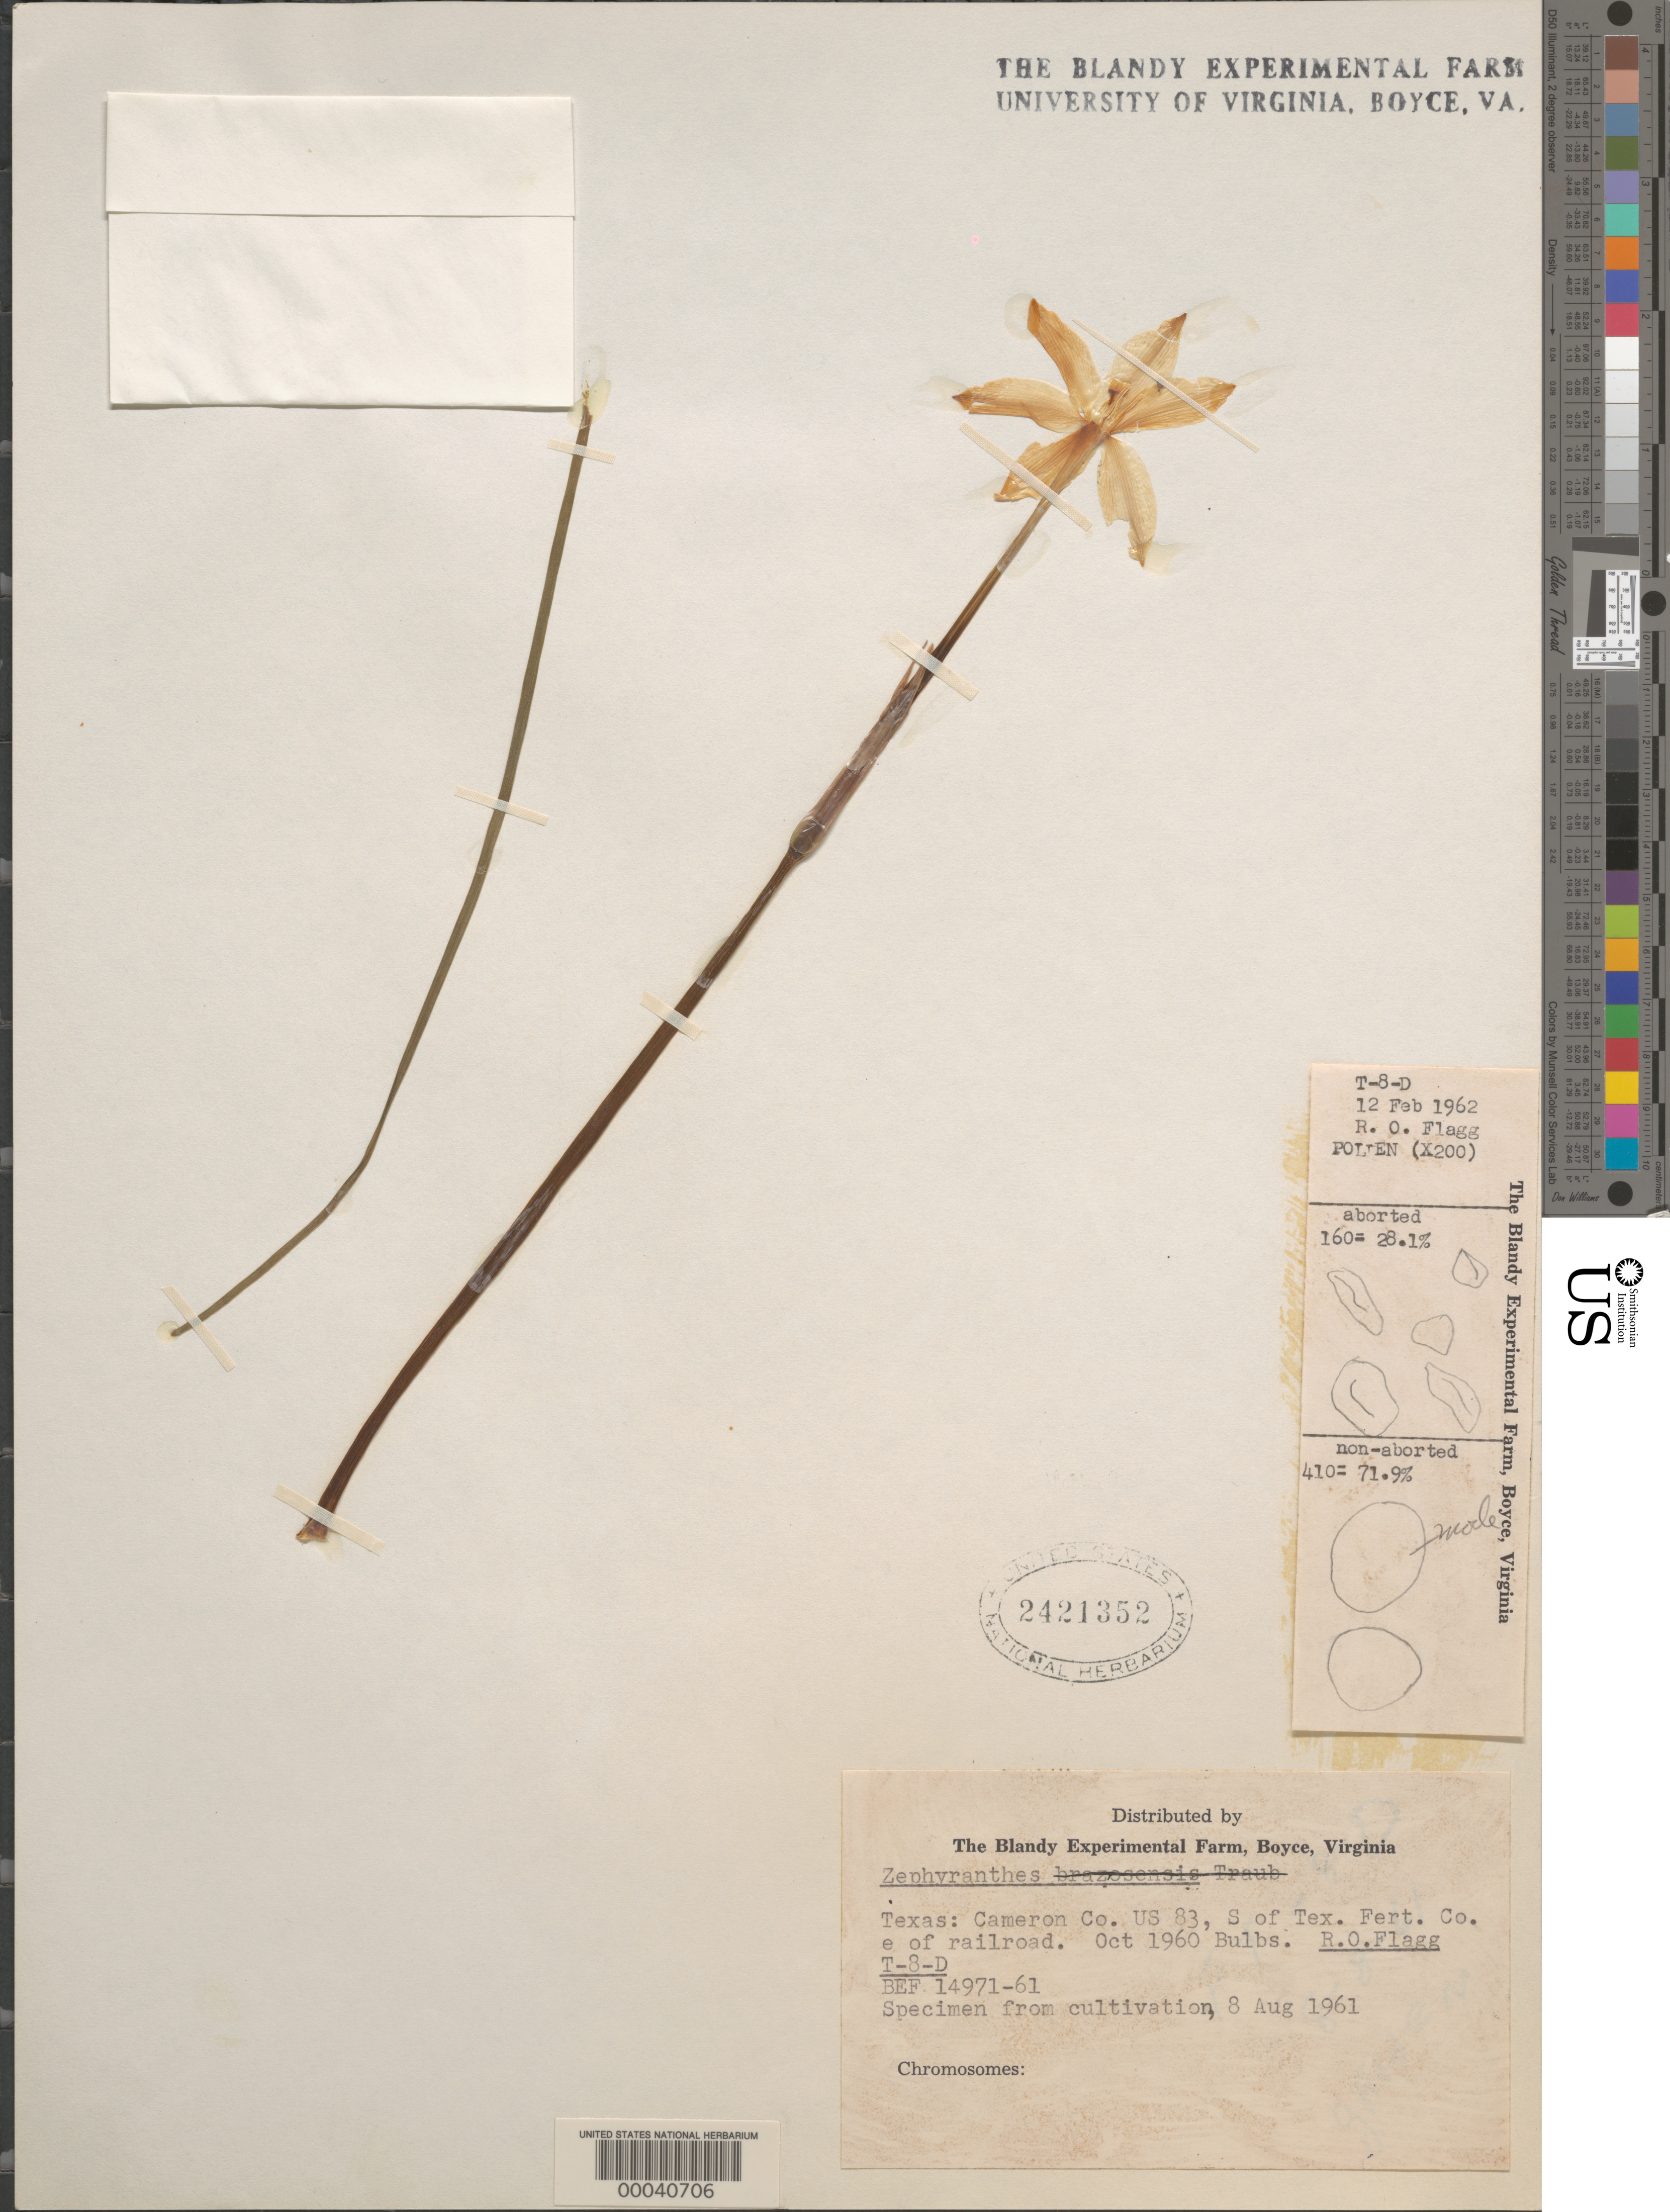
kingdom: Plantae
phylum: Tracheophyta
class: Liliopsida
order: Asparagales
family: Amaryllidaceae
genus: Zephyranthes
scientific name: Zephyranthes sp.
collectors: R. O. Flagg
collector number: T-8-d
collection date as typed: Oct 1960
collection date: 1960-10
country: United States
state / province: Texas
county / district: Cameron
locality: U.s. 83, s of texas fert. co., e of railroad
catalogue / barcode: US 2421352